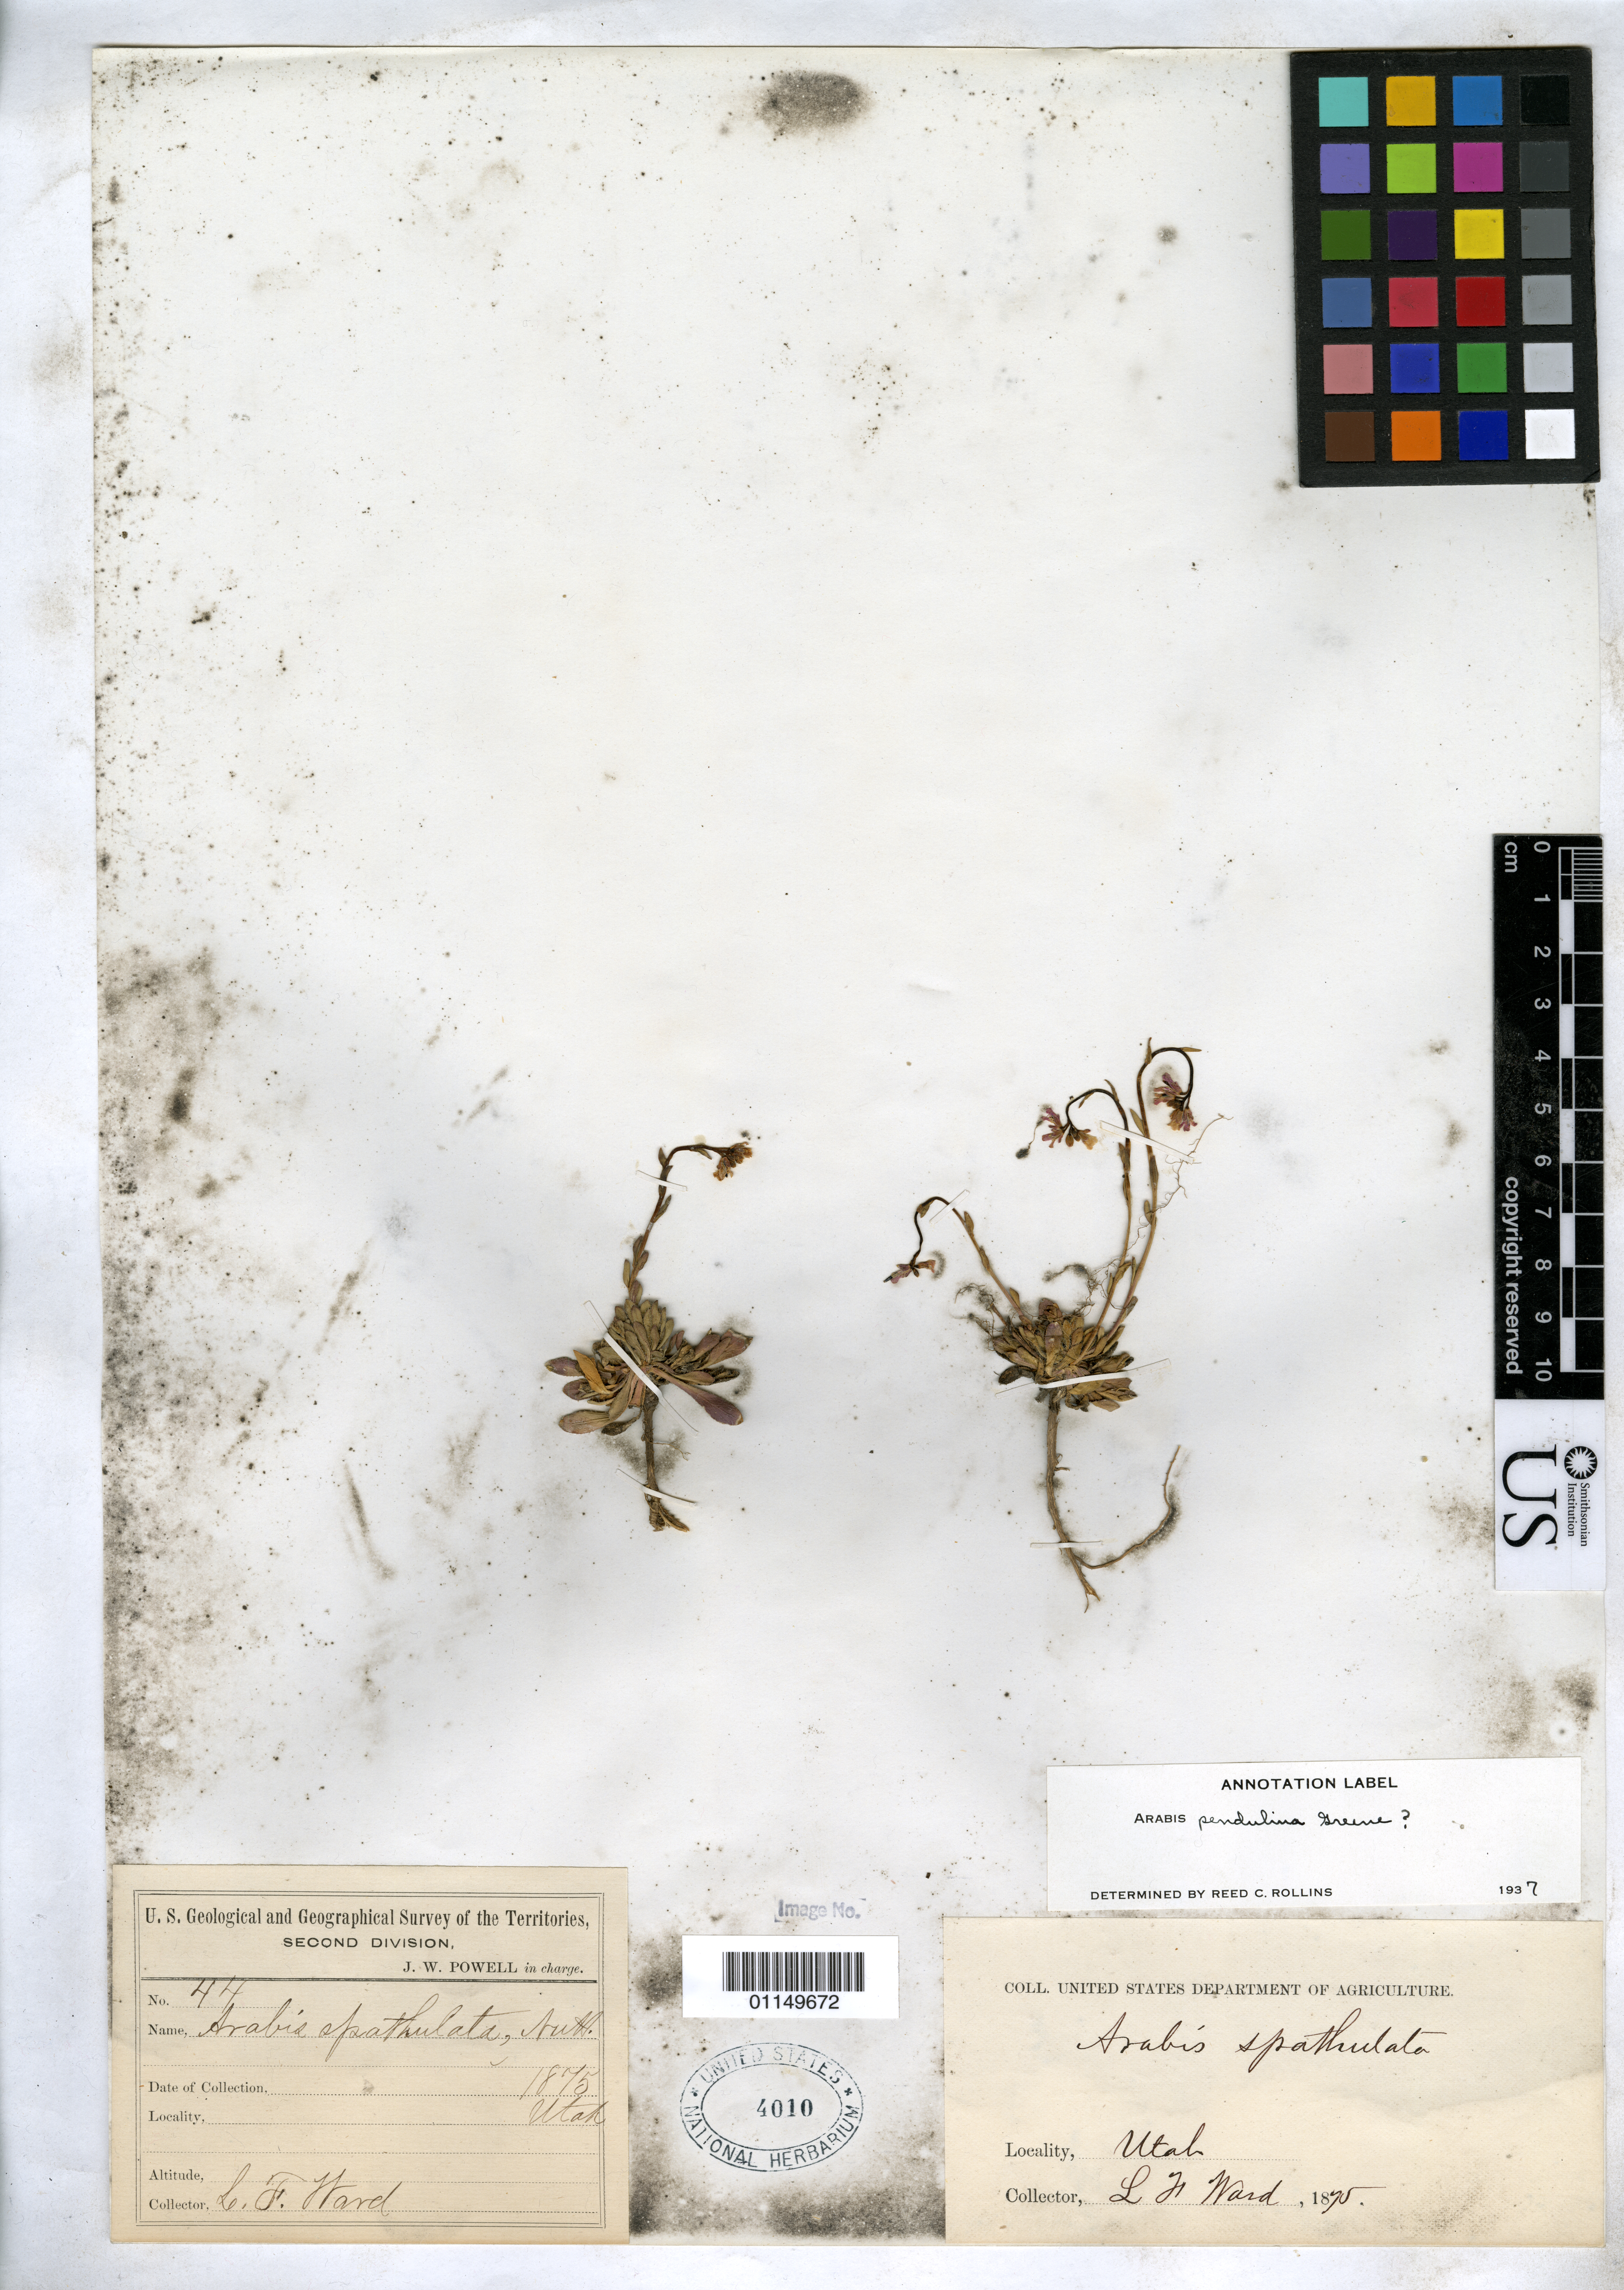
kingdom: Plantae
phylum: Tracheophyta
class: Magnoliopsida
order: Brassicales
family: Brassicaceae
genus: Arabis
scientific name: Arabis pendulina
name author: Greene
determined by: Rollins, Reed C., (GH), Harvard University Herbaria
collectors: L. F. Ward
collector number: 44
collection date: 1875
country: United States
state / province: Utah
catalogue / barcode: US 4010